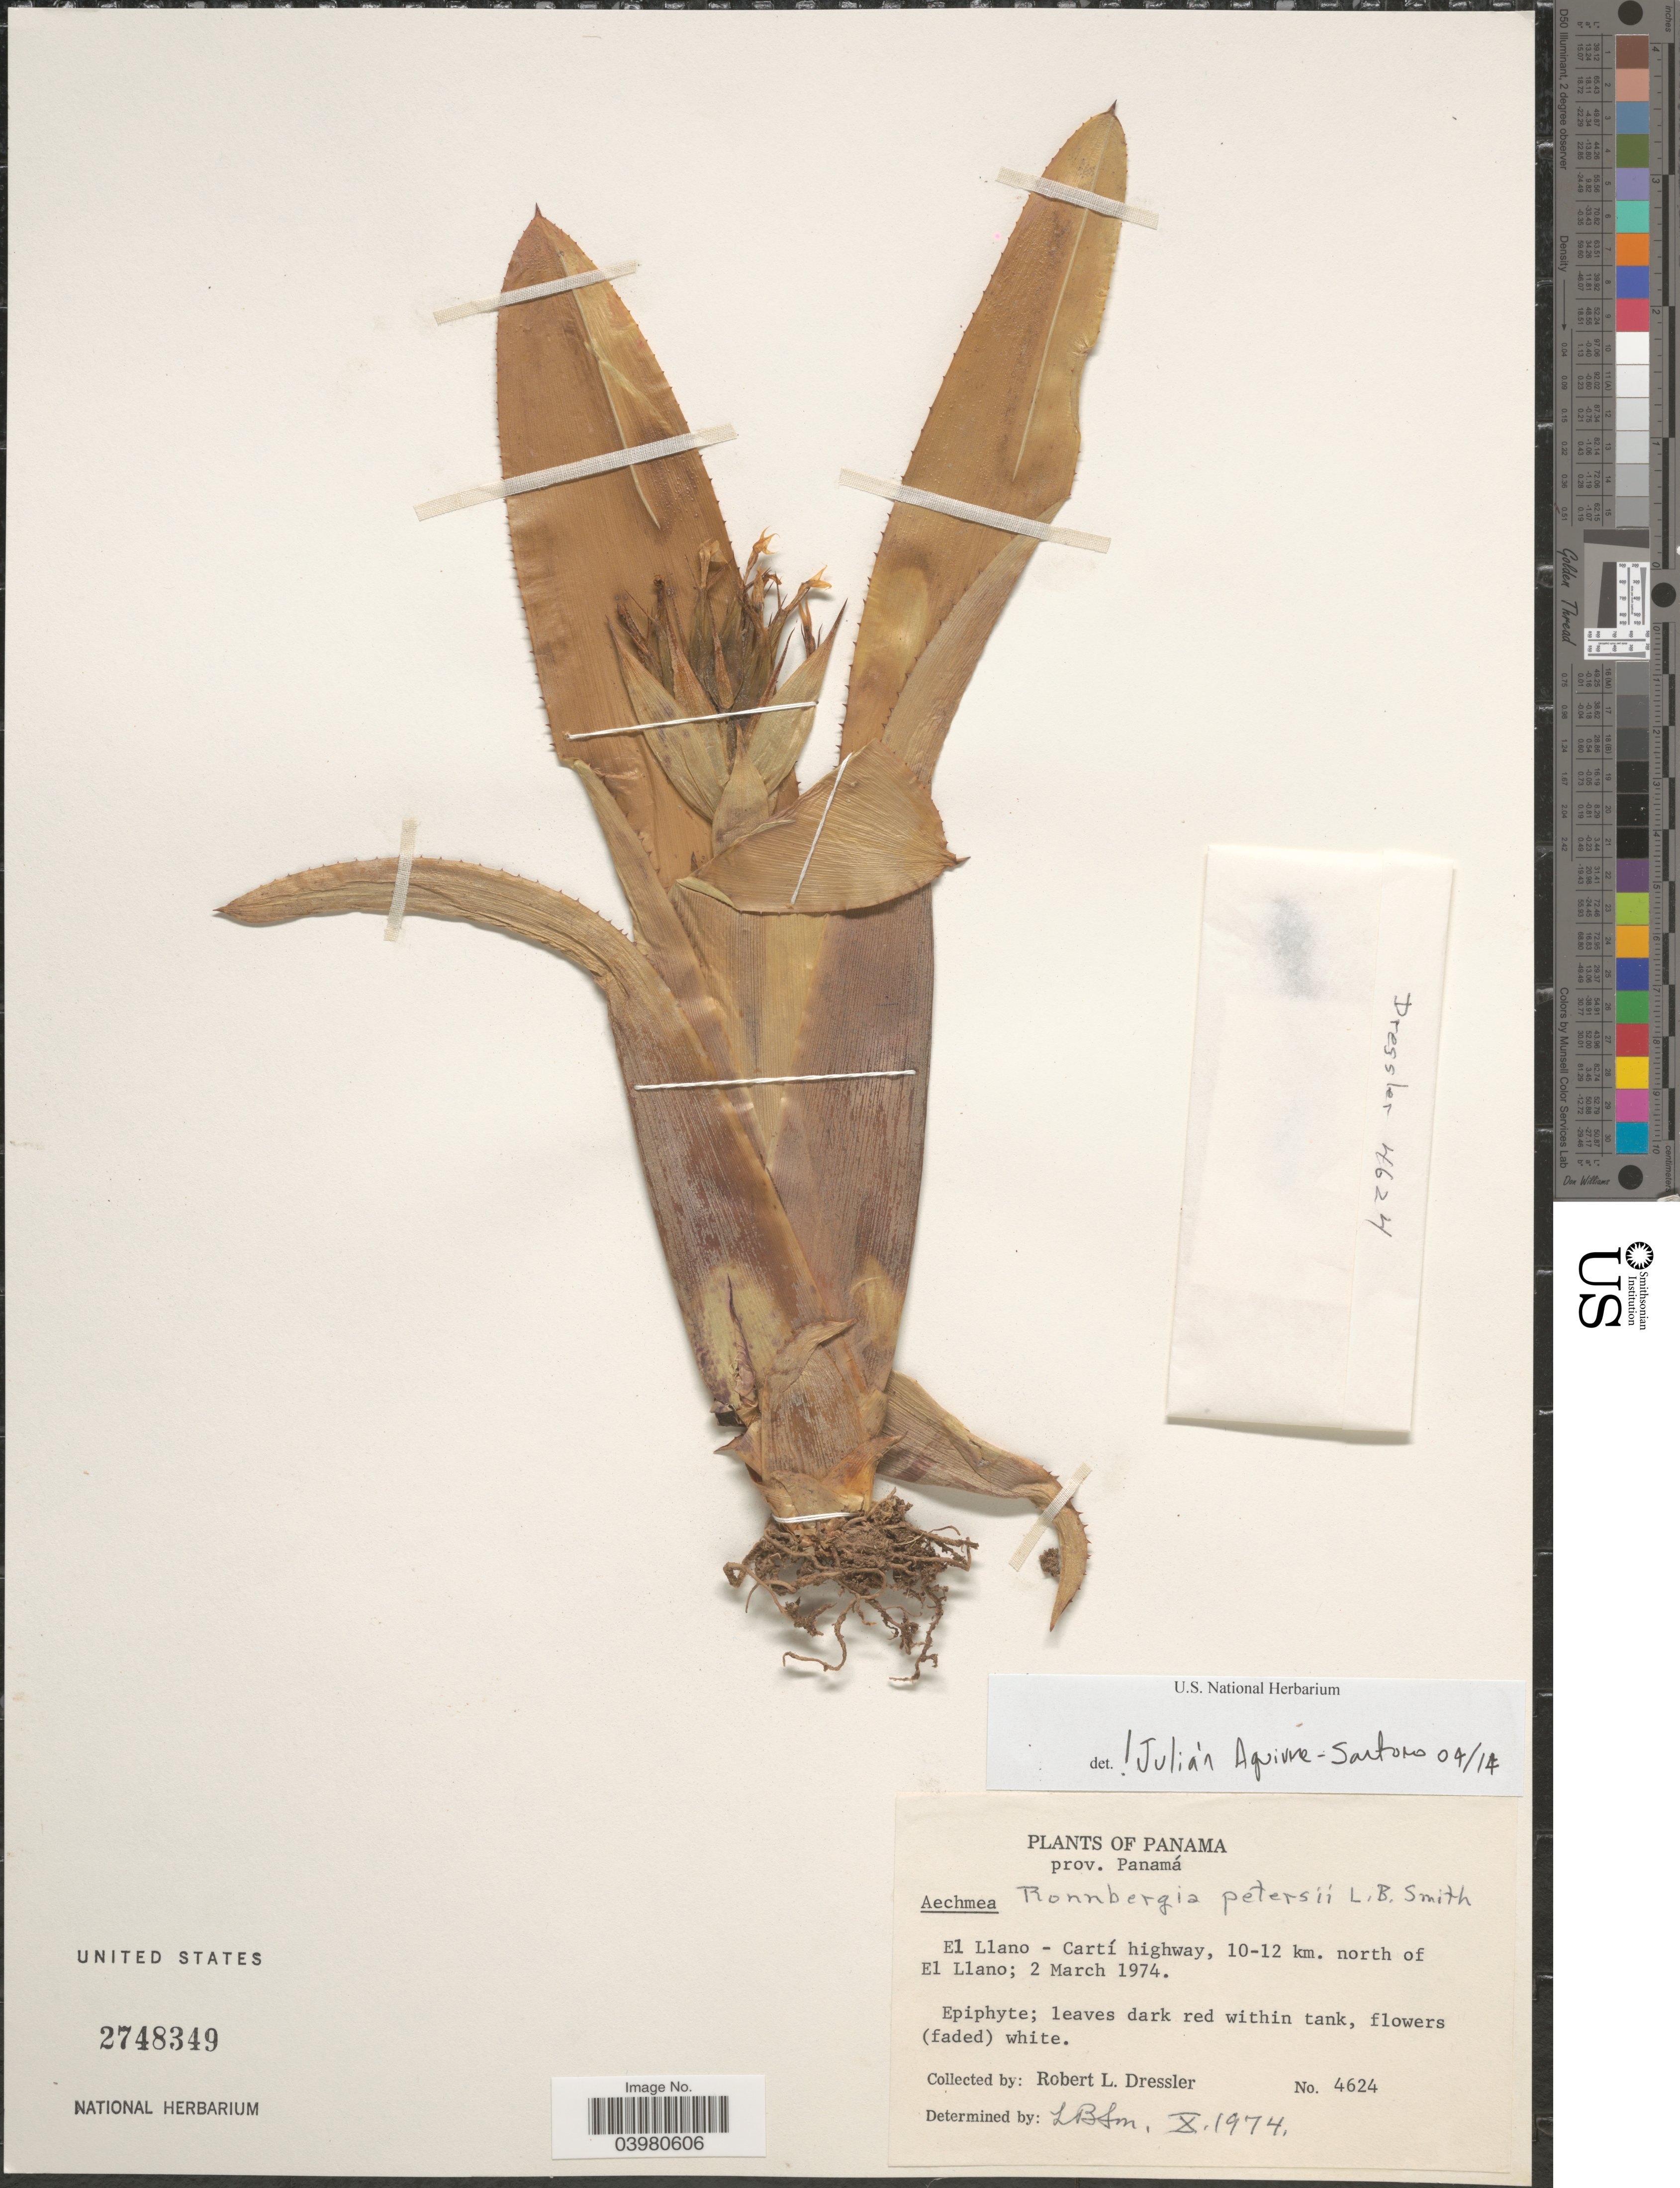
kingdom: Plantae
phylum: Tracheophyta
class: Liliopsida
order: Poales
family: Bromeliaceae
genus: Ronnbergia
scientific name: Ronnbergia petersii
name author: L.B. Sm.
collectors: R. Dressler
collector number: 4624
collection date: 1974-03-02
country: Panama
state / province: Panamá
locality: El Llano - Cartí highway, 10-12 km. north of El Llano.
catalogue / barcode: US 2748349